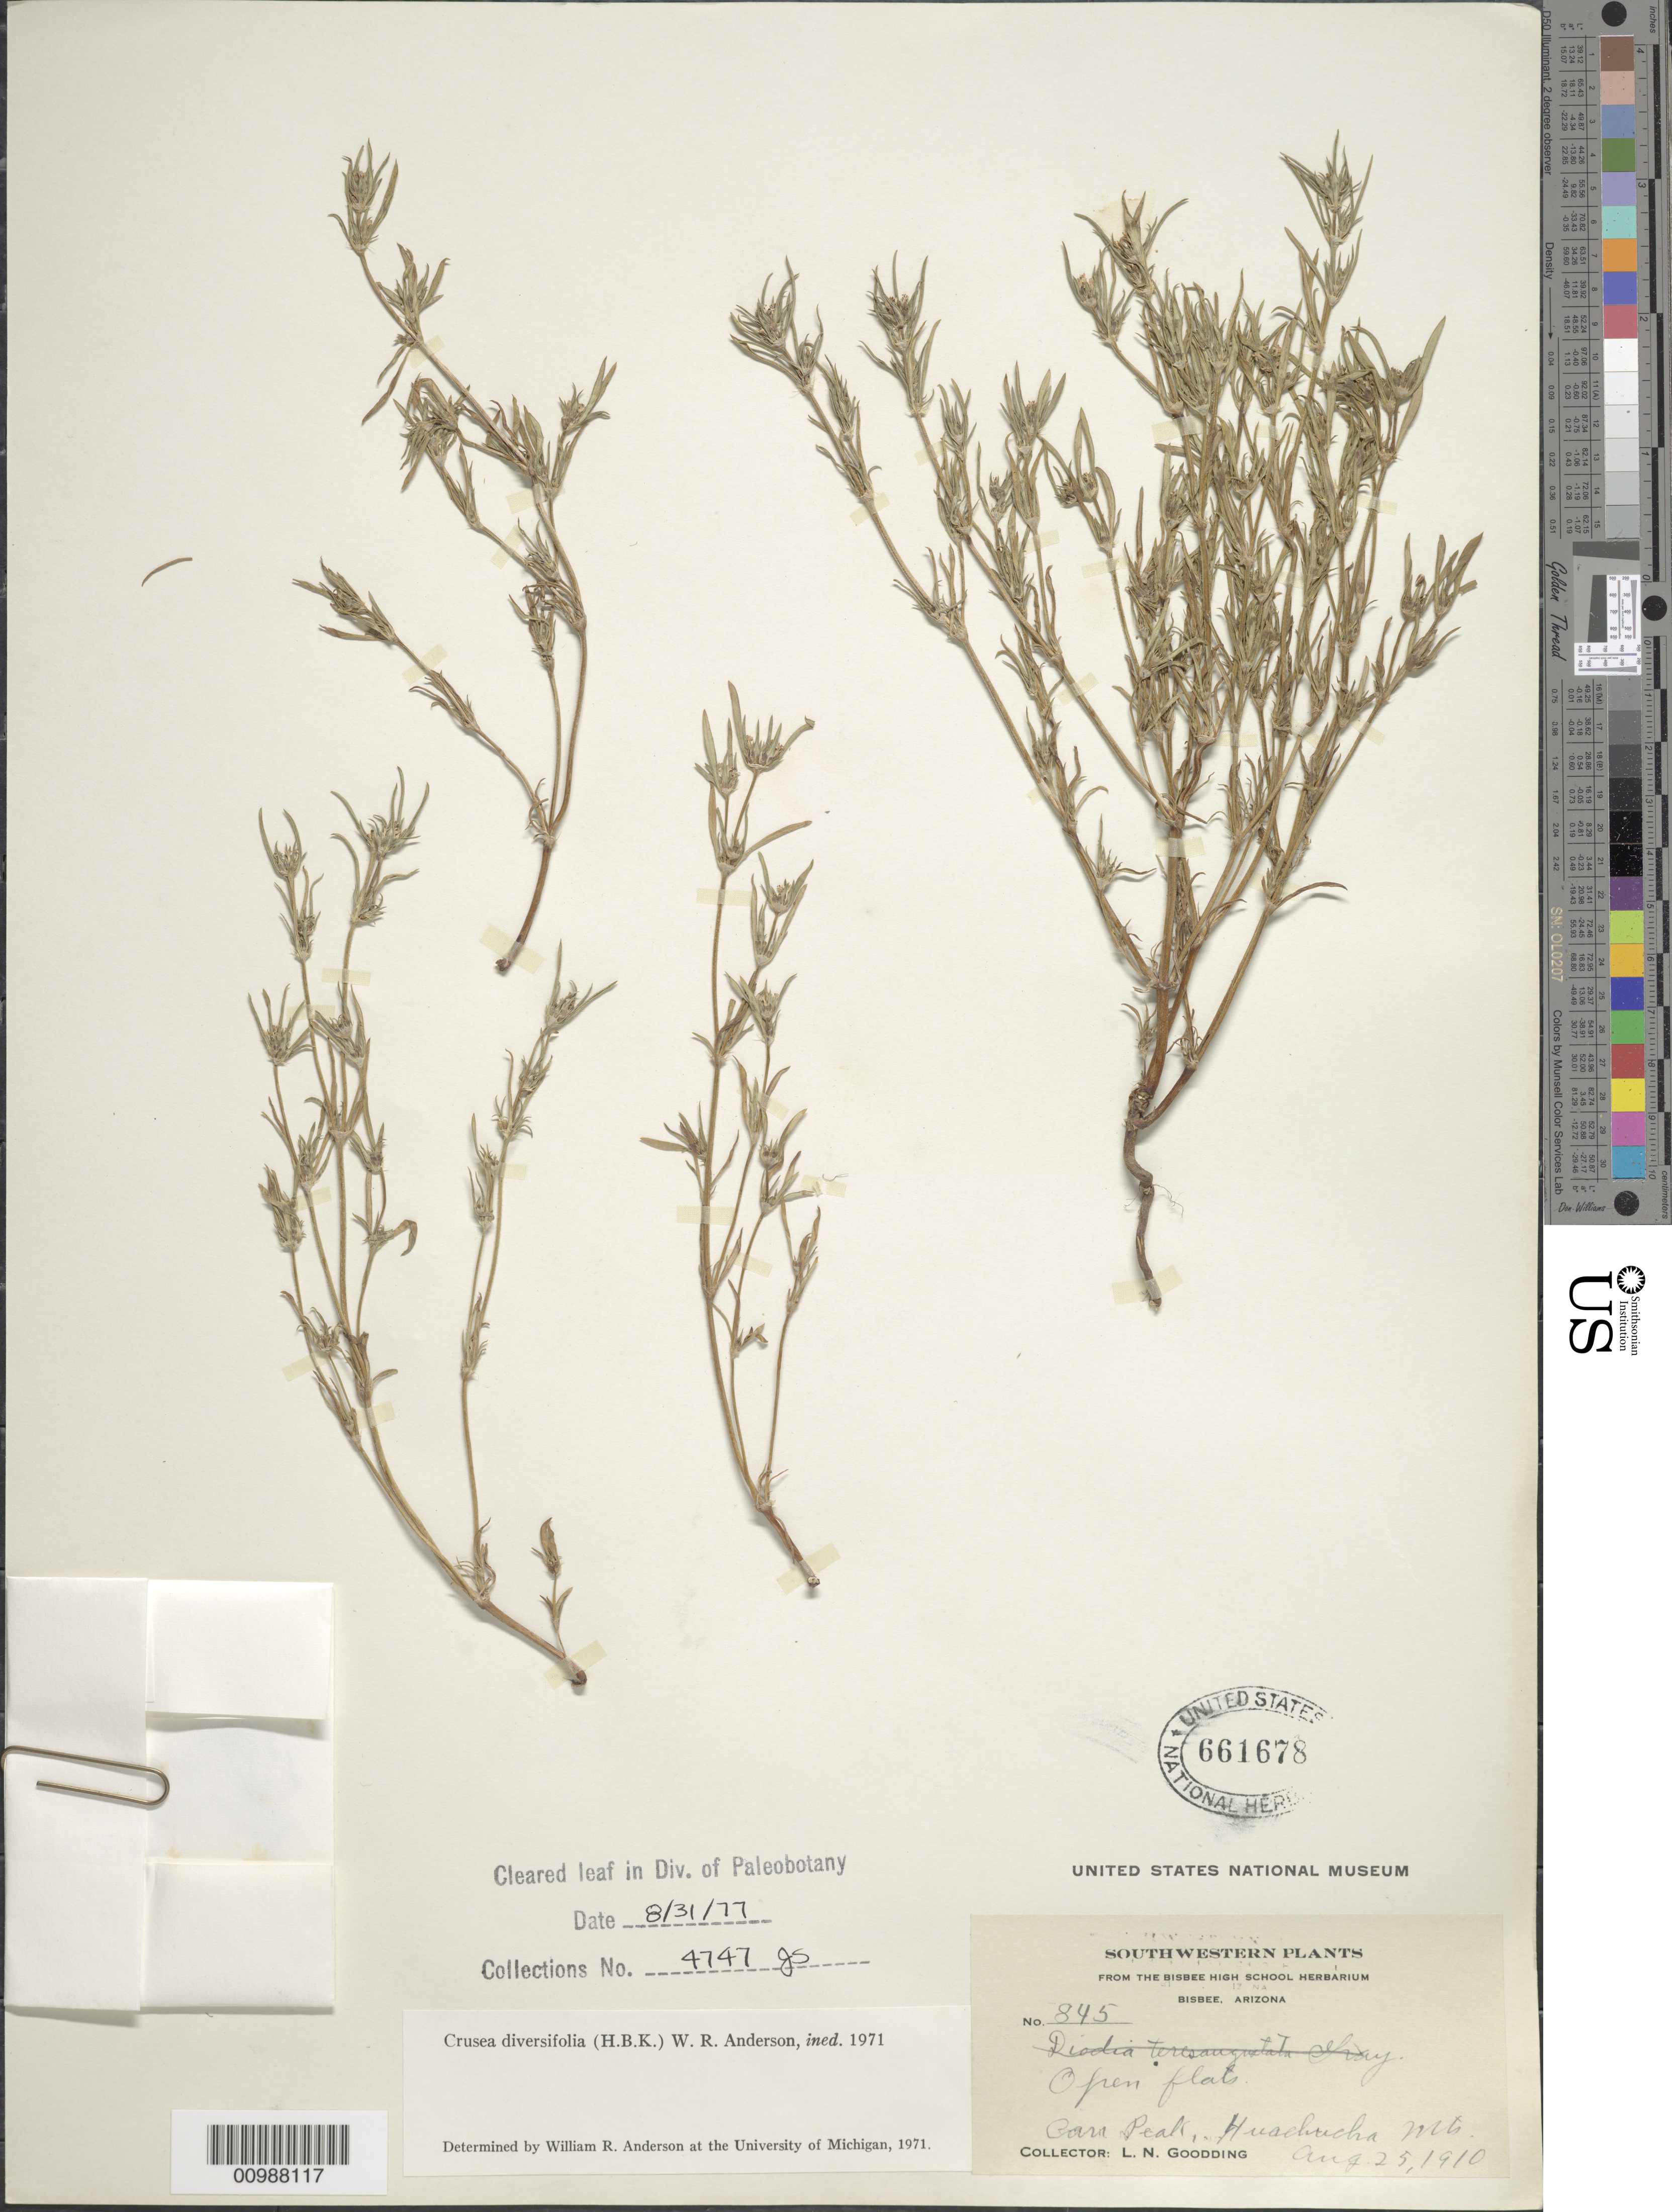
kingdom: Plantae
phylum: Tracheophyta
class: Magnoliopsida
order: Gentianales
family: Rubiaceae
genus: Crusea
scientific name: Crusea diversifolia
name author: (Kunth) W.R. Anderson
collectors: L. N. Goodding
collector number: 845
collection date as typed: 25 Aug 1910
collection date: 1910-08-25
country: United States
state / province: Arizona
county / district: Cochise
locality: Open flat, Huachuca Mountains.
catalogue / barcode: US 661678